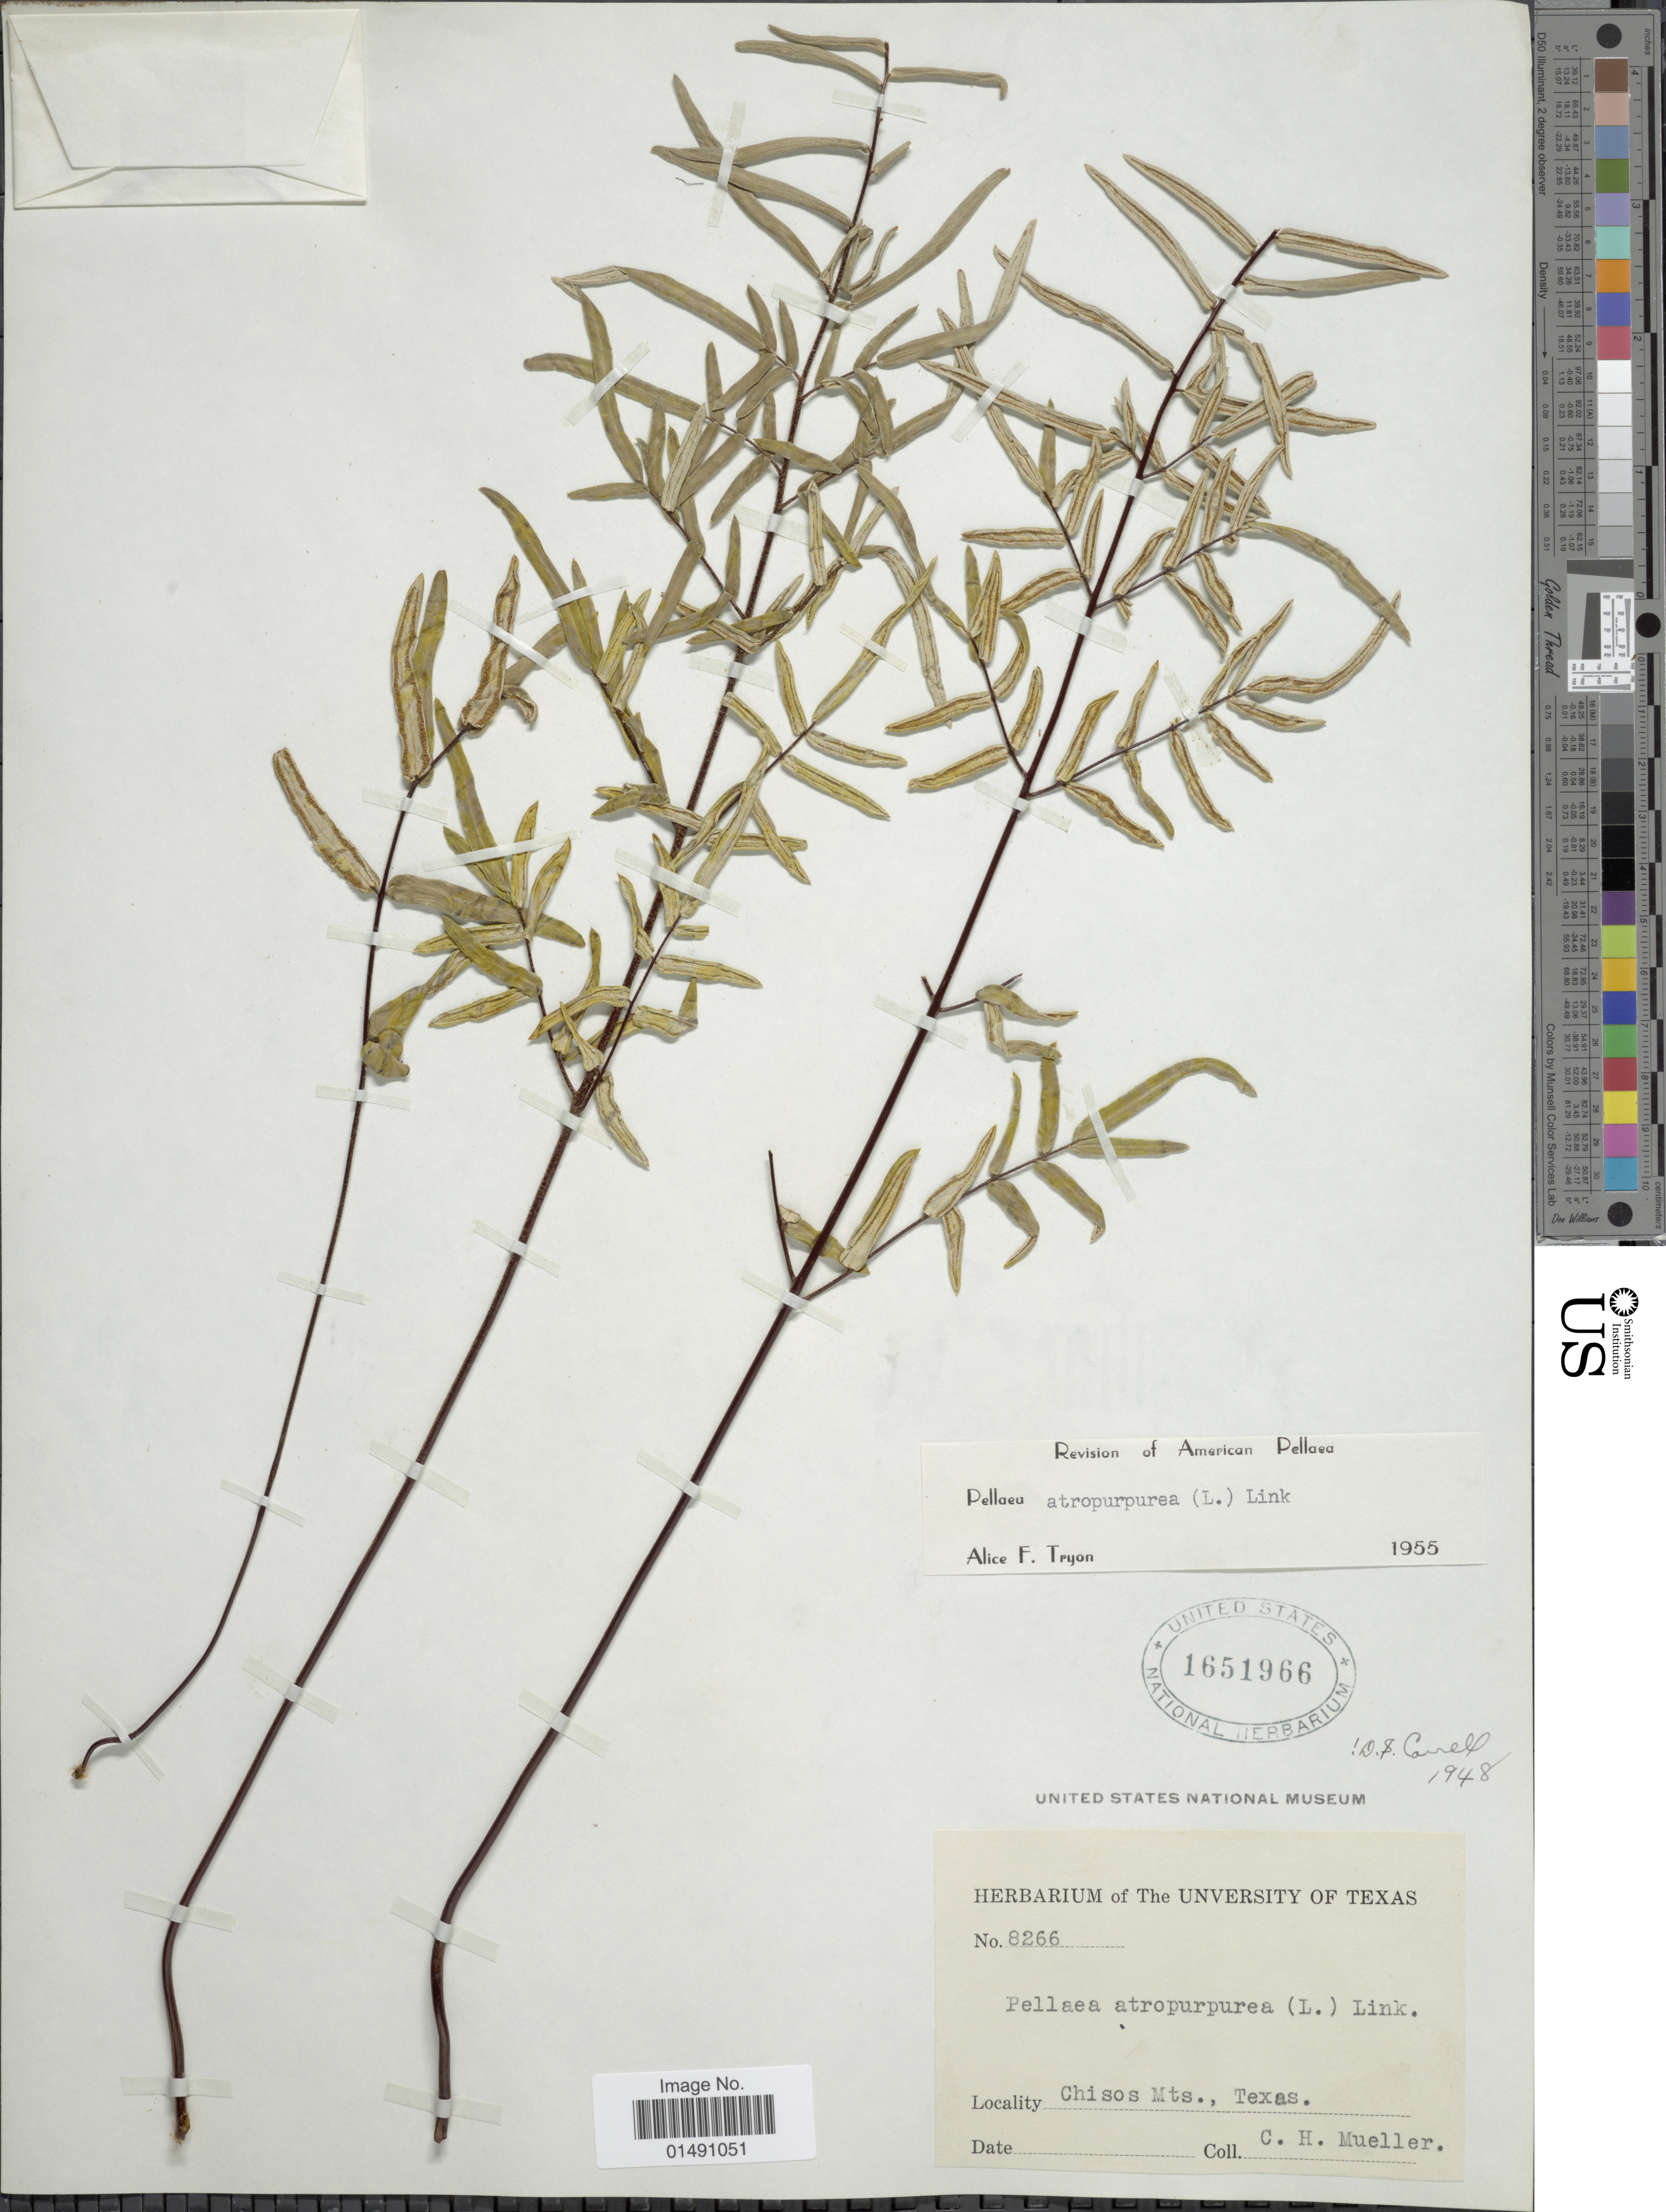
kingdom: Plantae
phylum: Tracheophyta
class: Polypodiopsida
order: Polypodiales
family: Pteridaceae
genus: Pellaea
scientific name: Pellaea atropurpurea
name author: (L.) Link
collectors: C. H. Mueller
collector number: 8266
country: United States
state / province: Texas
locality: Chisos Mts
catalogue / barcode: US 1651966